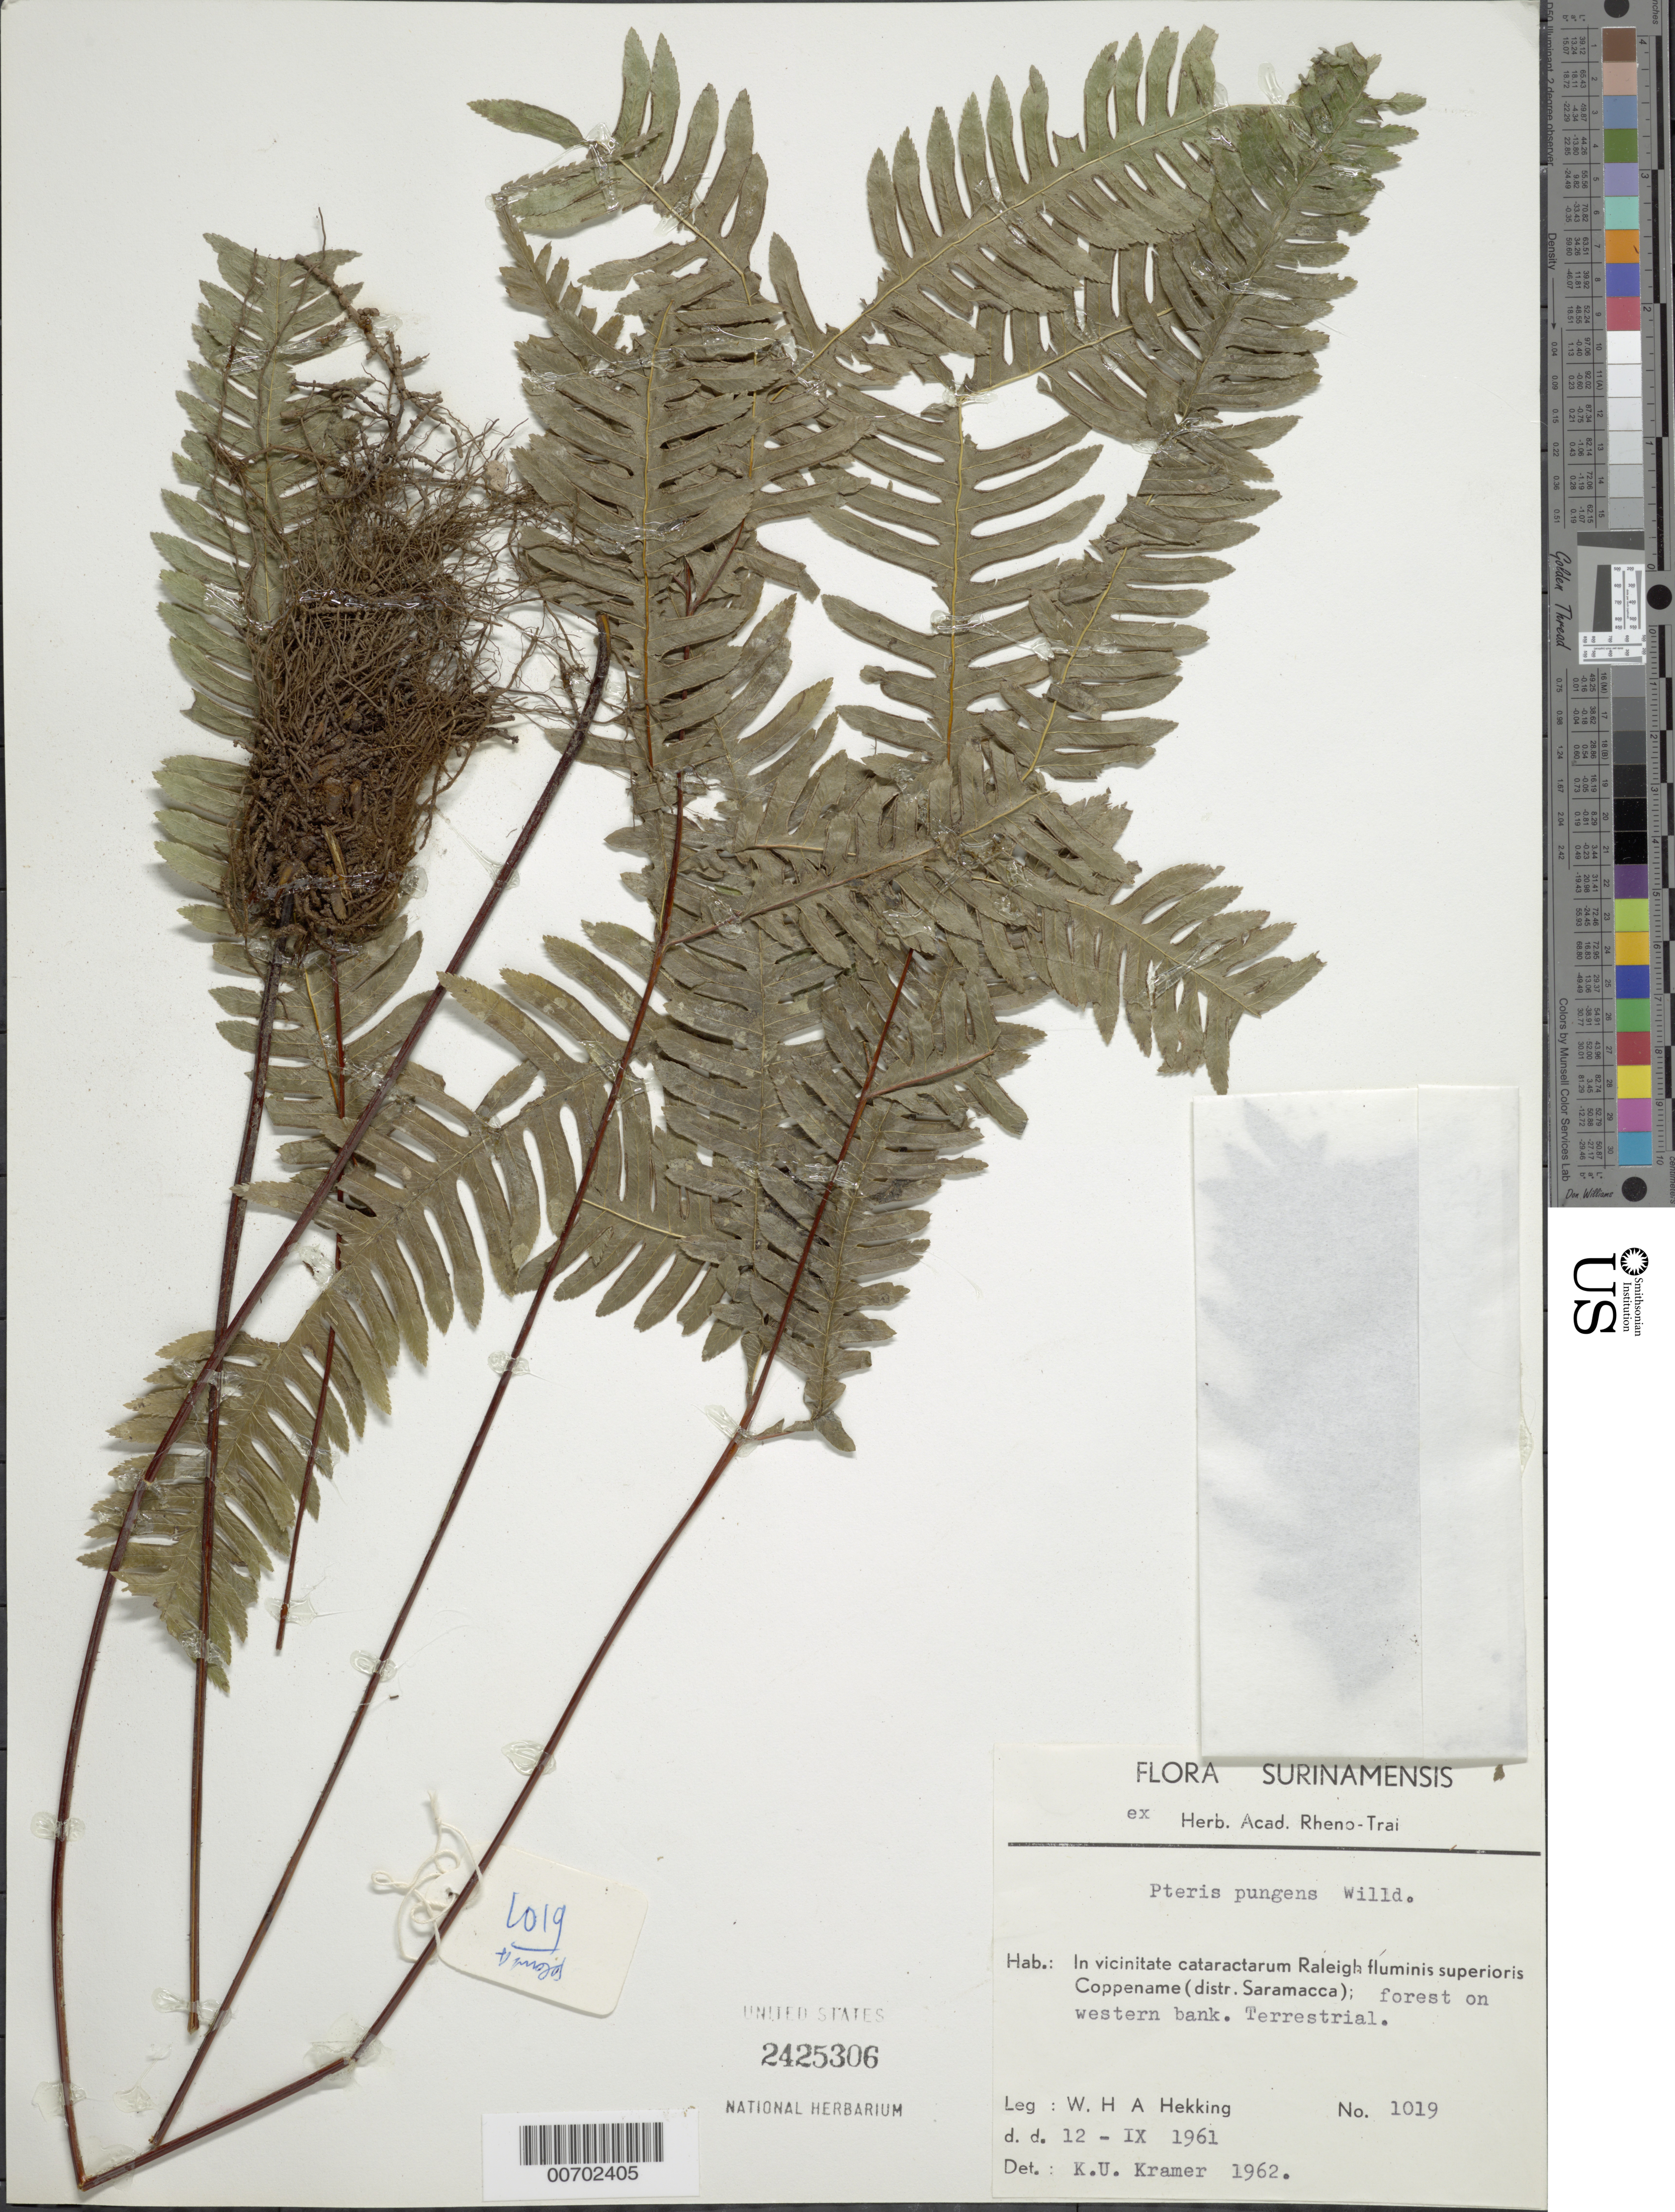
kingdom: Plantae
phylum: Tracheophyta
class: Polypodiopsida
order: Polypodiales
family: Pteridaceae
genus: Pteris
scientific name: Pteris pungens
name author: Willd.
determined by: Kramer, K. U.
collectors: W. H. A. Hekking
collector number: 1019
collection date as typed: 12-Sep-61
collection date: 1961-09-12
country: Suriname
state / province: Saramacca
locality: Coppename, vic. cataractarum Raleigh fluminis superíoris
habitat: Forest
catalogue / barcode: US 2425306